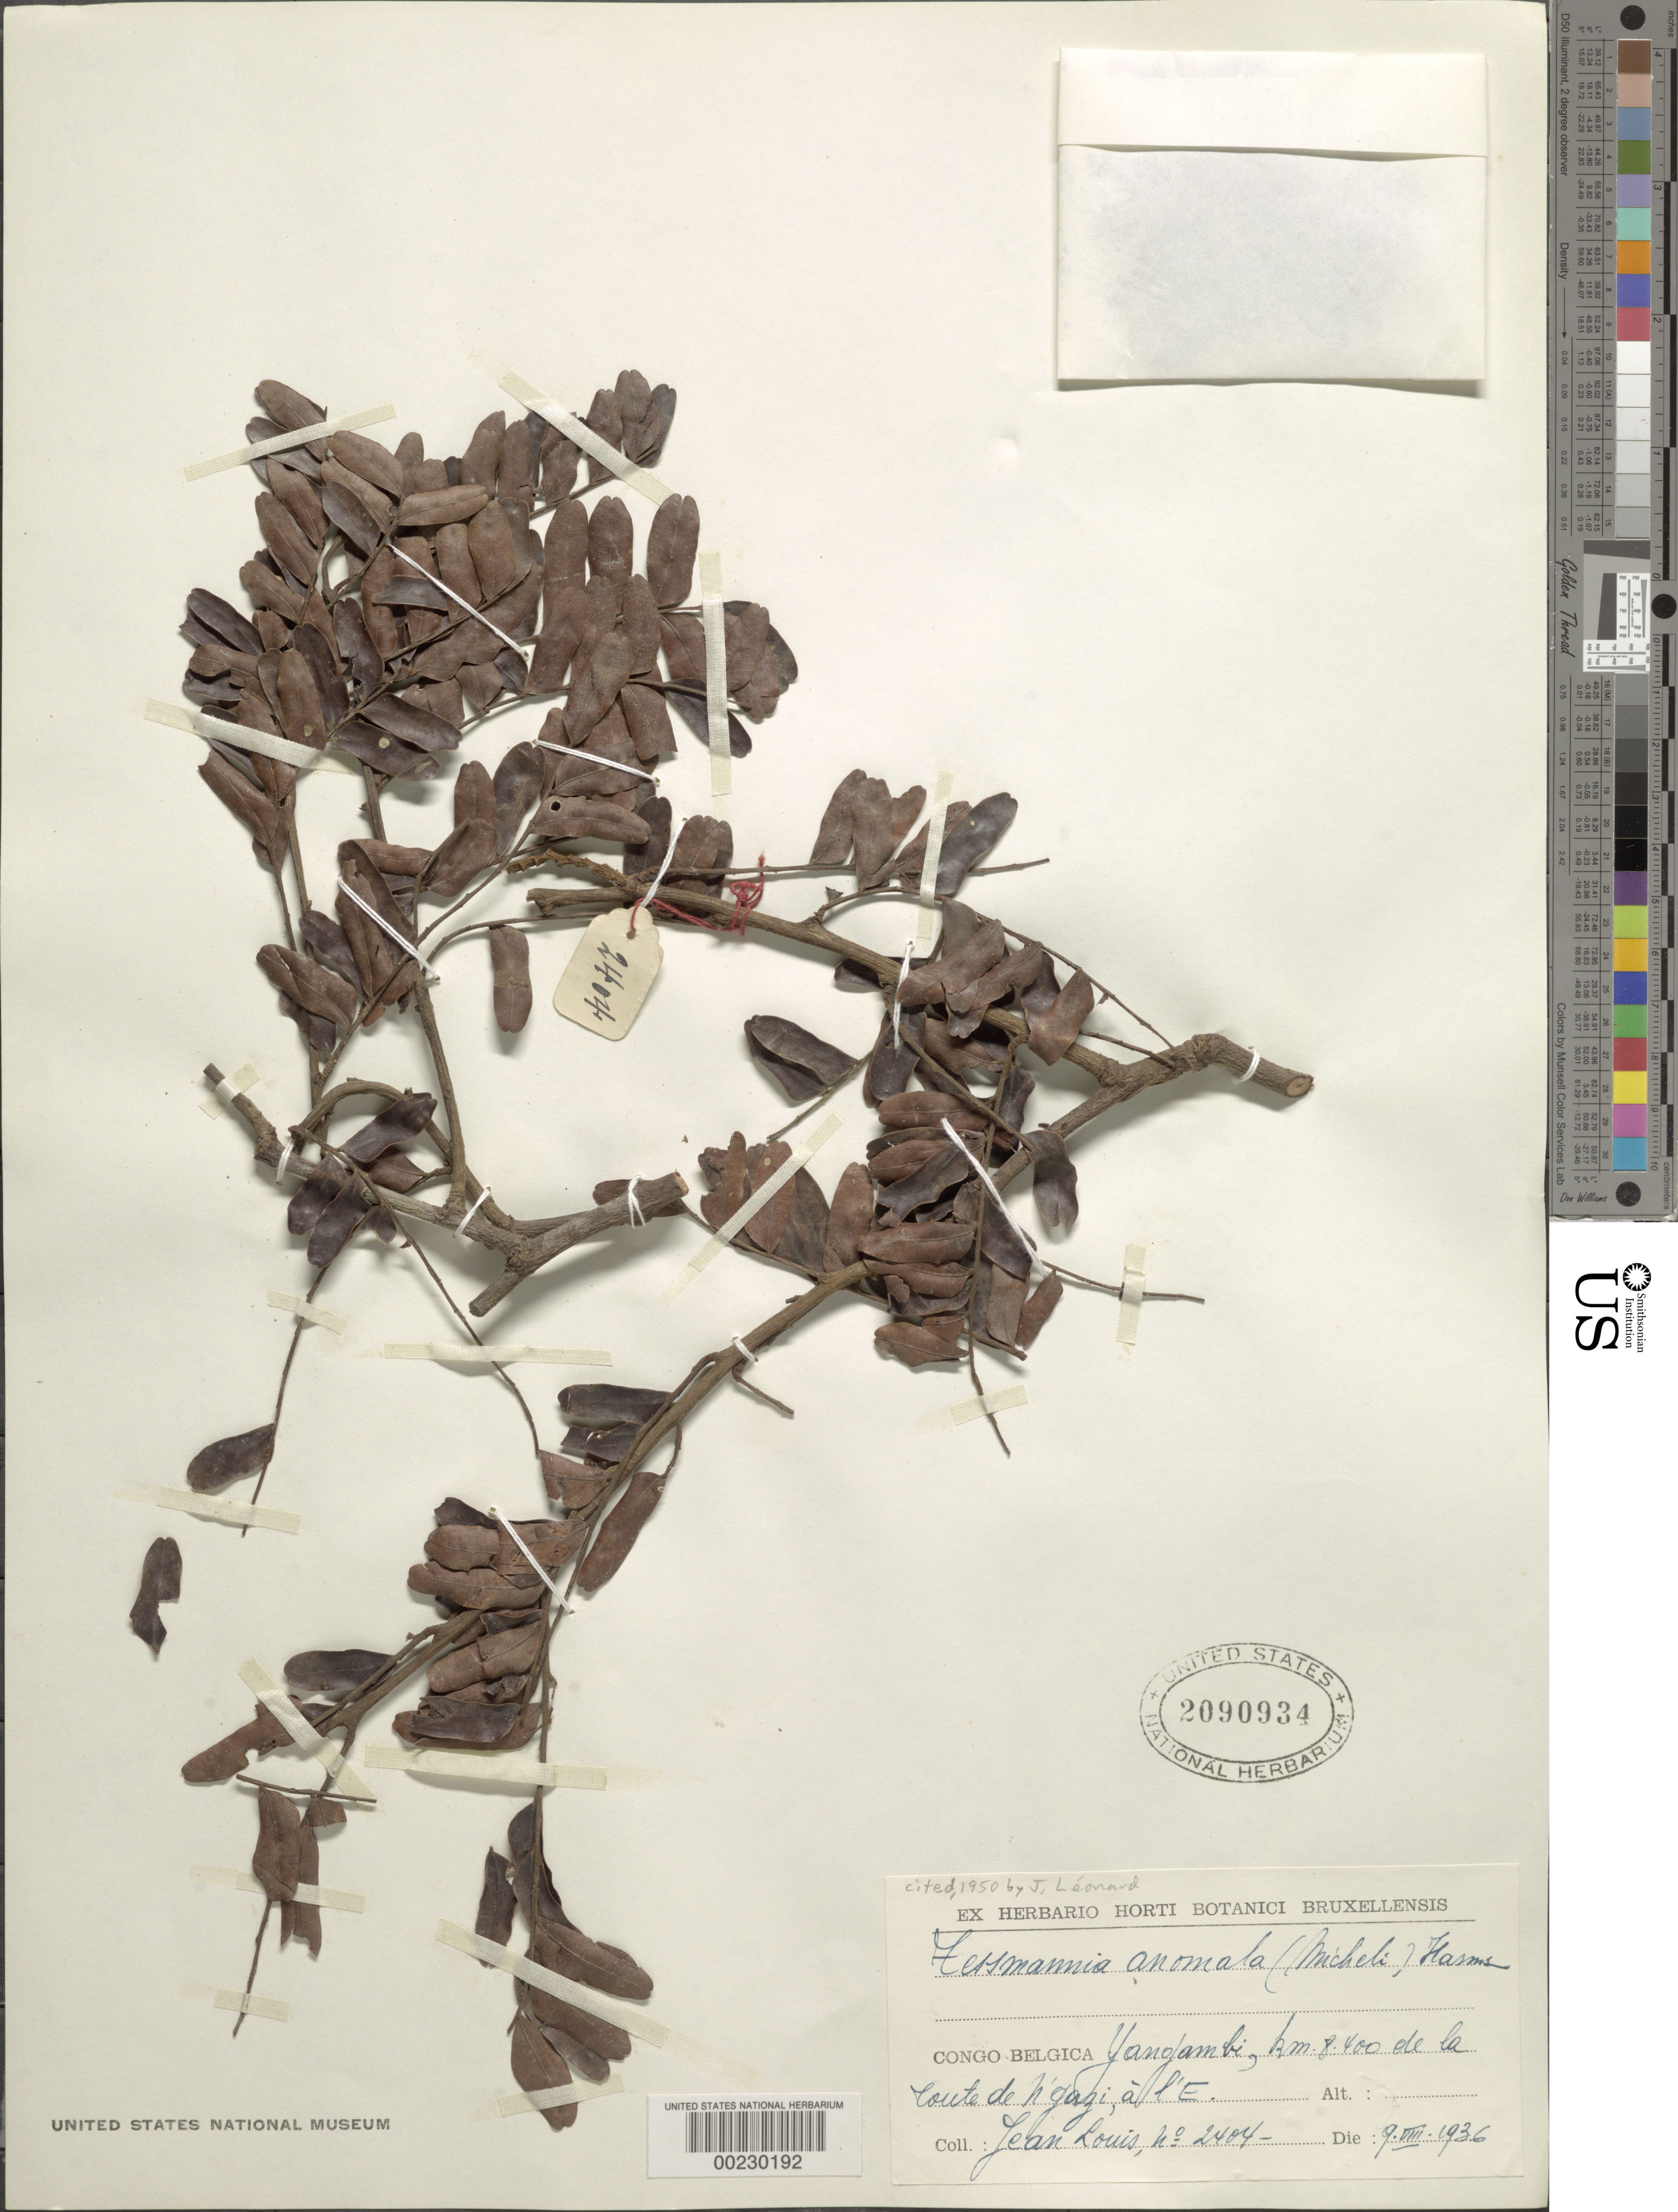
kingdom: Plantae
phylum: Tracheophyta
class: Magnoliopsida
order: Fabales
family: Fabaceae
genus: Tessmannia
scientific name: Tessmannia anomala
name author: (Micheli) Harms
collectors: J. Louis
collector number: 2404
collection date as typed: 09 Aug 1936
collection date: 1936-08-09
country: Congo, Democratic Republic of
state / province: Tshopo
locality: Yangambi, km 8400, de la route de n'gagi, a l'e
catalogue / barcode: US 2090934